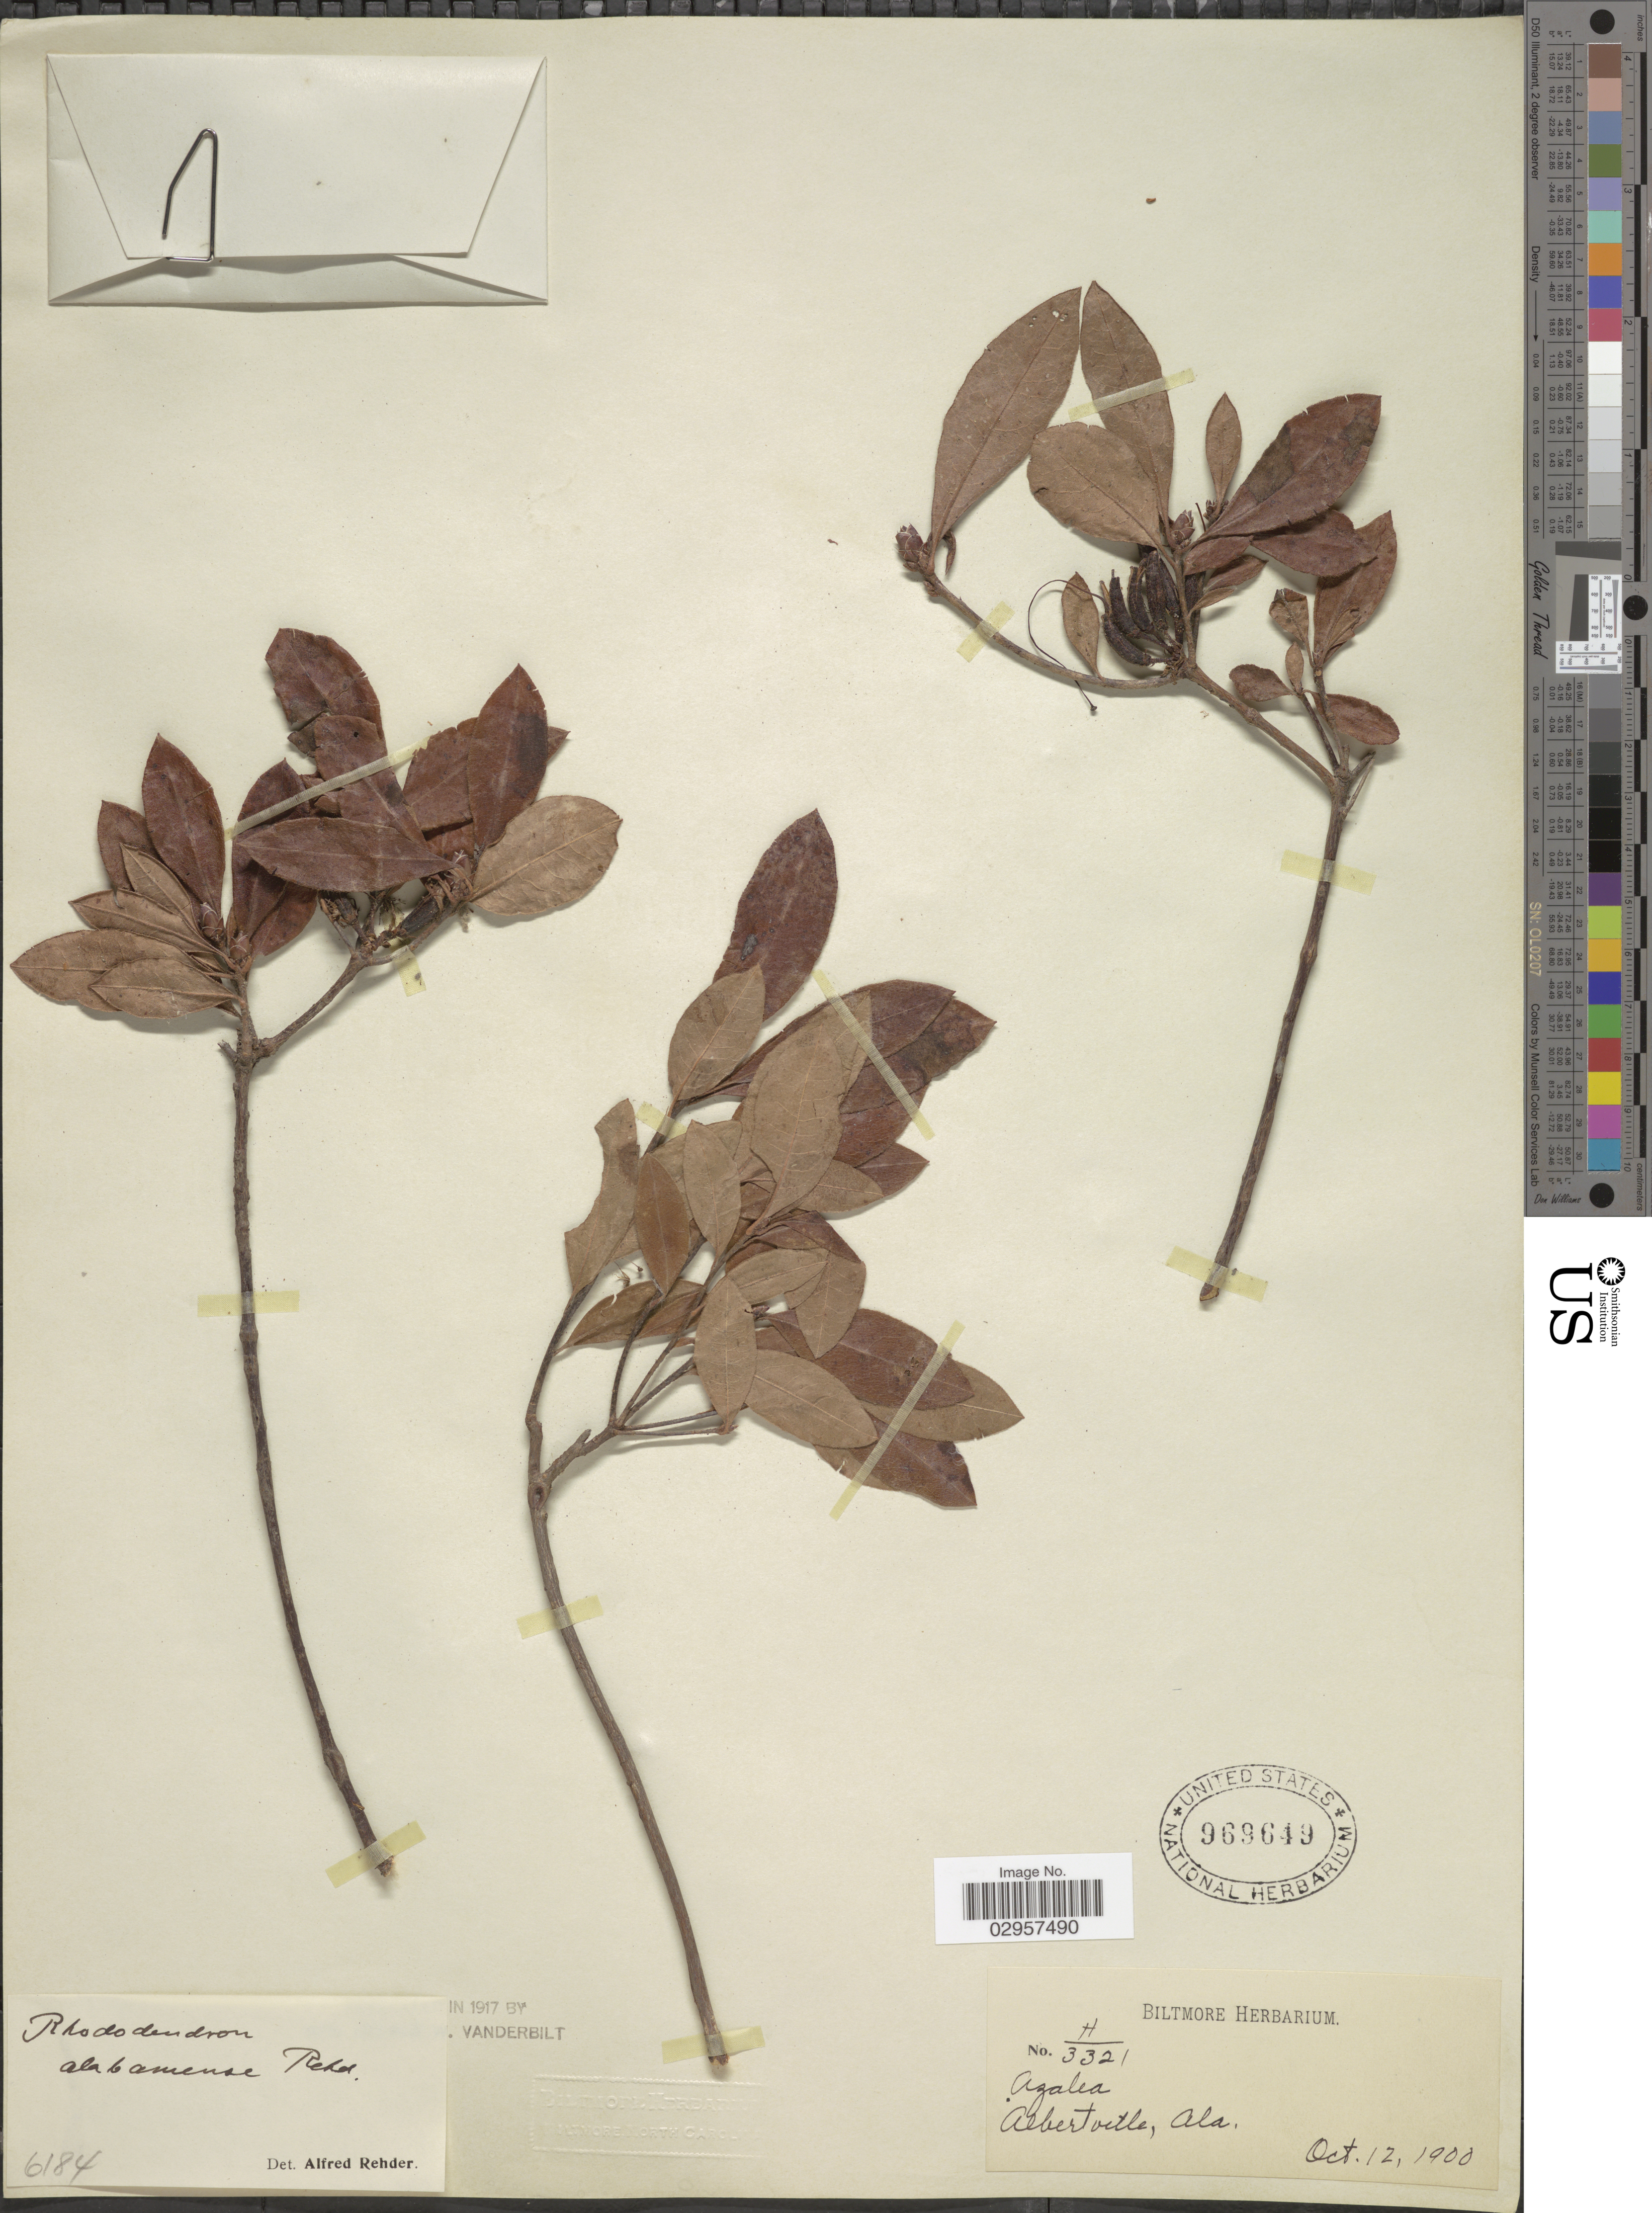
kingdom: Plantae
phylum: Tracheophyta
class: Magnoliopsida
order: Ericales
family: Ericaceae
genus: Rhododendron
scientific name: Rhododendron alabamense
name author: Rehder in E.H. Wilson & Rehder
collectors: ex herb. Biltmore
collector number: H/3321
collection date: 1900-10-12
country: United States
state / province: Alabama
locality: Albertville.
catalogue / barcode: US 969649